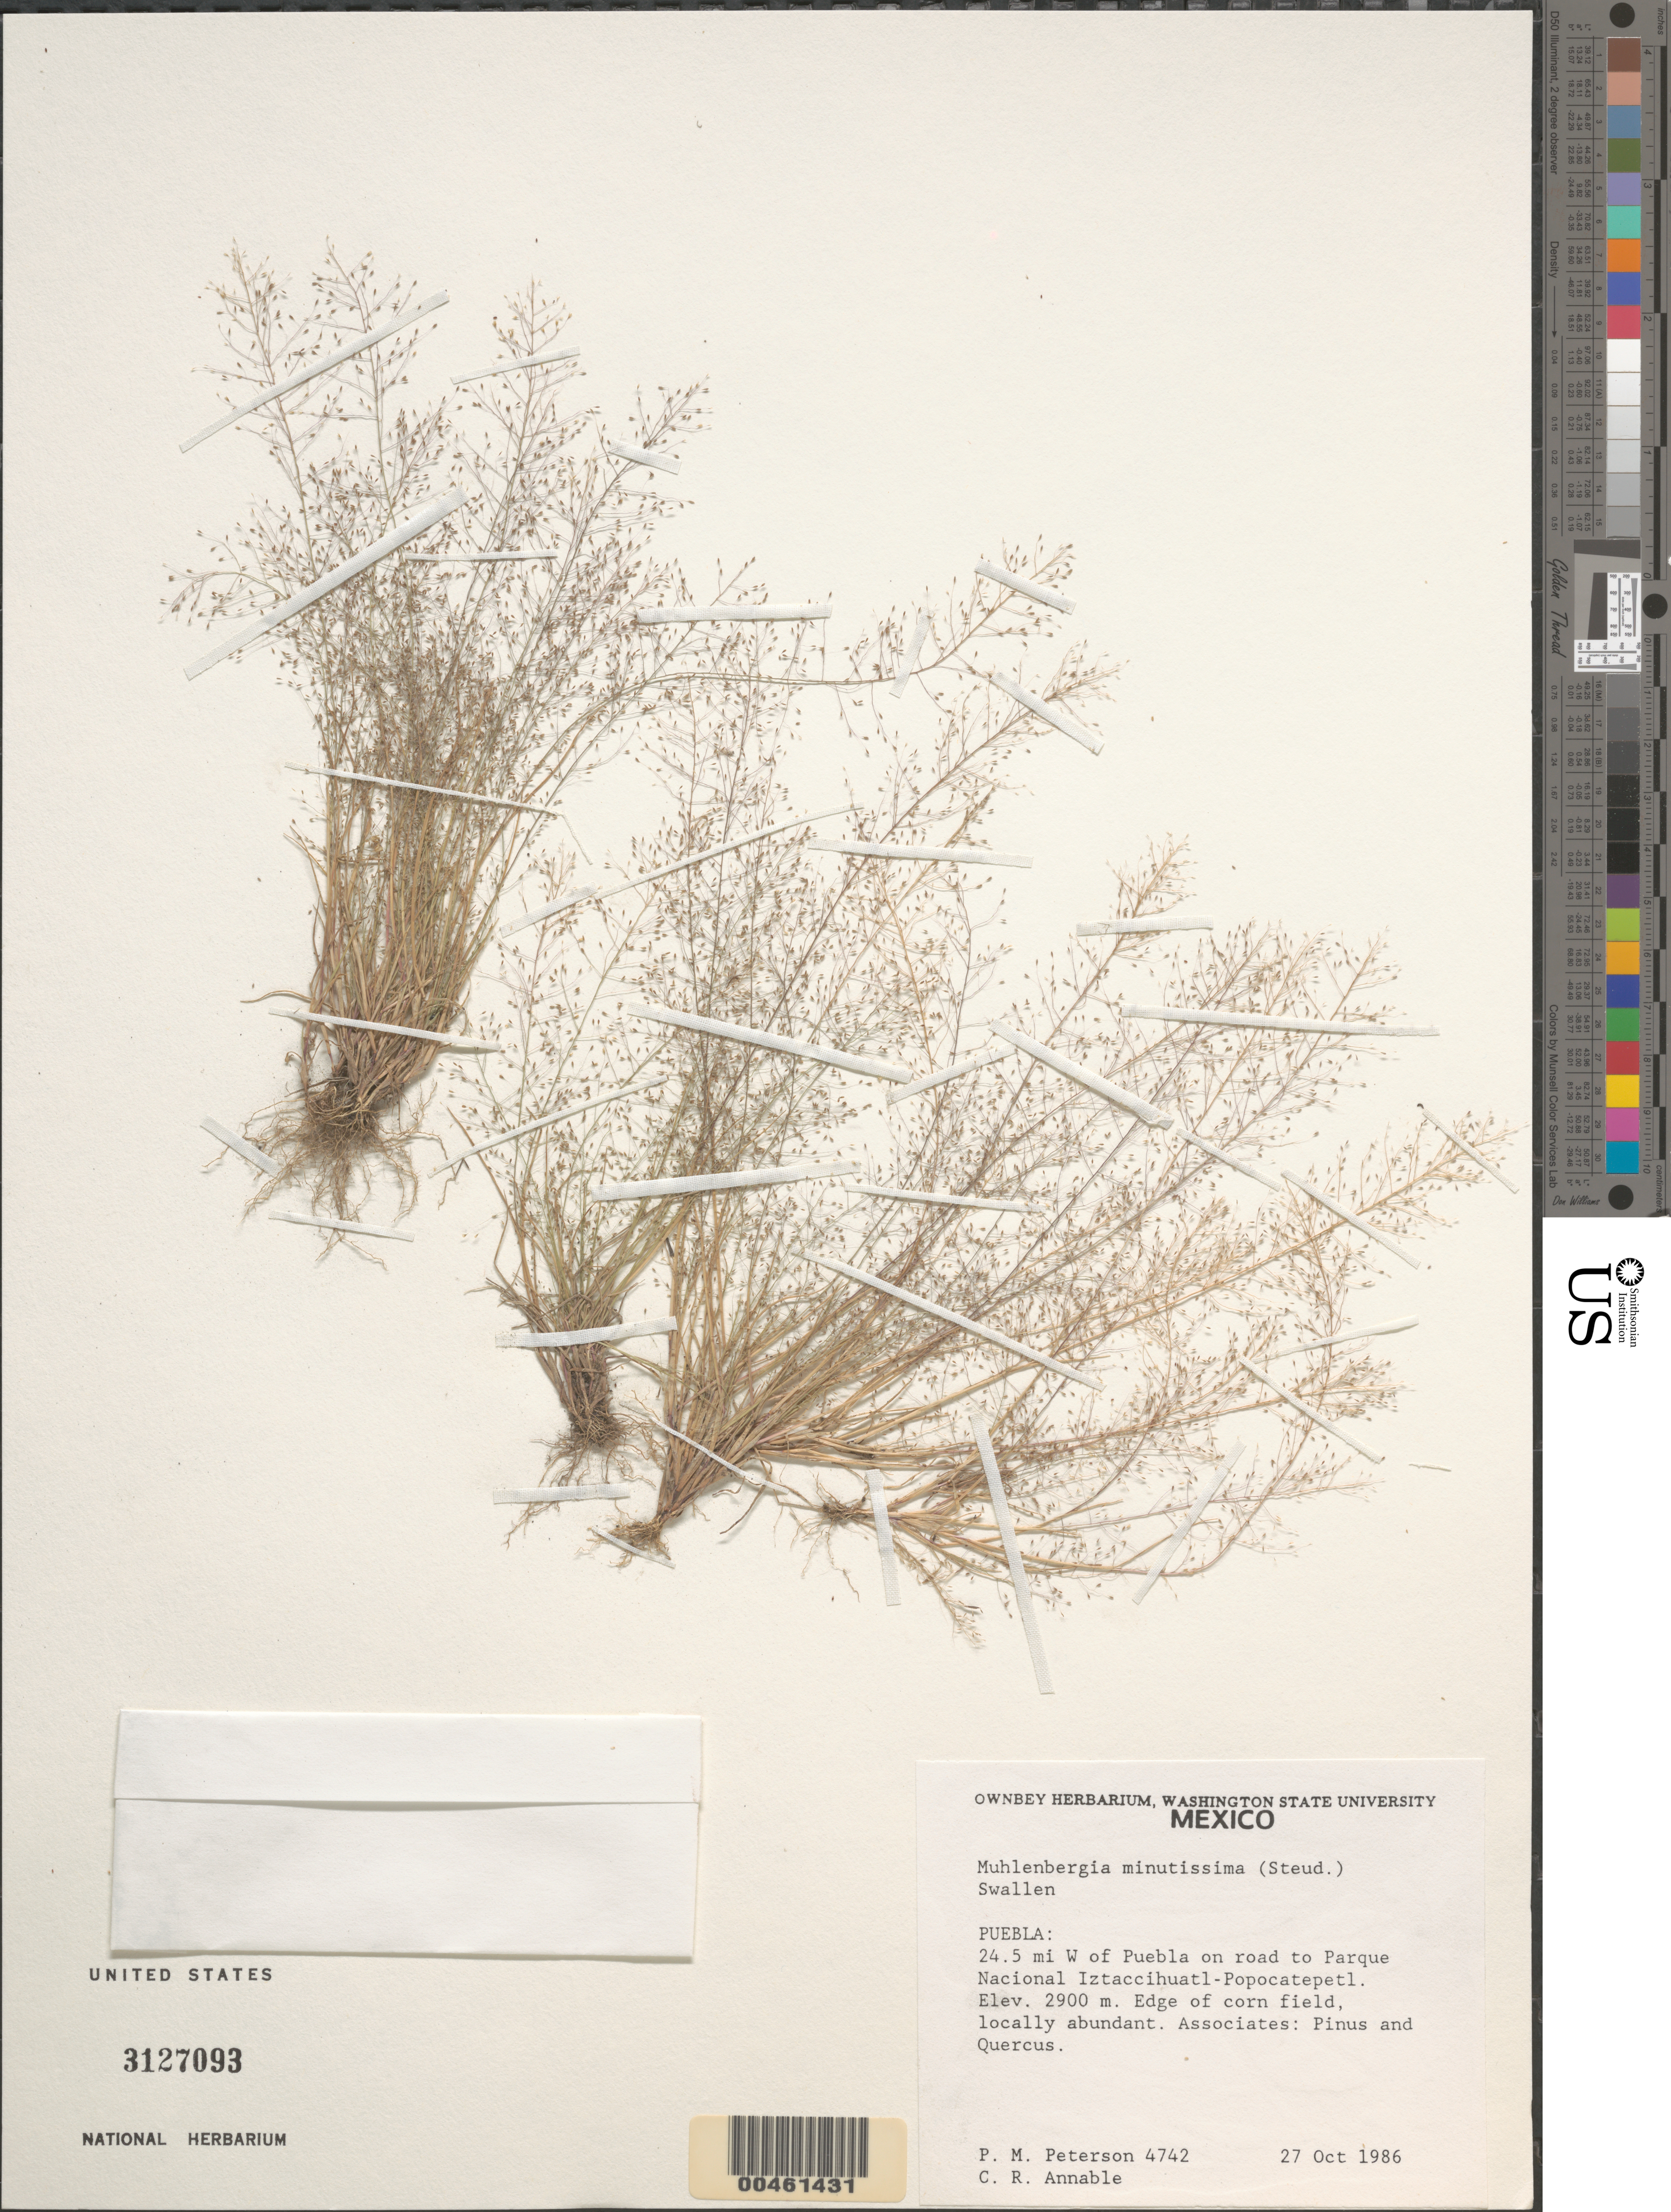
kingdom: Plantae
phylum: Tracheophyta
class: Liliopsida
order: Poales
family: Poaceae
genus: Muhlenbergia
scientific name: Muhlenbergia minutissima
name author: (Steud.) Swallen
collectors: P. M. Peterson & C. R. Annable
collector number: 04742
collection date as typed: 27 Oct 1986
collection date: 1986-10-27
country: Mexico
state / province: Puebla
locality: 24.5 miles W of Puebla on road to Parque Nacional Iztaccihuatl - Popocatepetlon.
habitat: Edge of cornfield, associated with Pinus, Quercus, Muhlenbergia pusilla and M. ramulosa.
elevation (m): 2900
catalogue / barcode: US 3127093